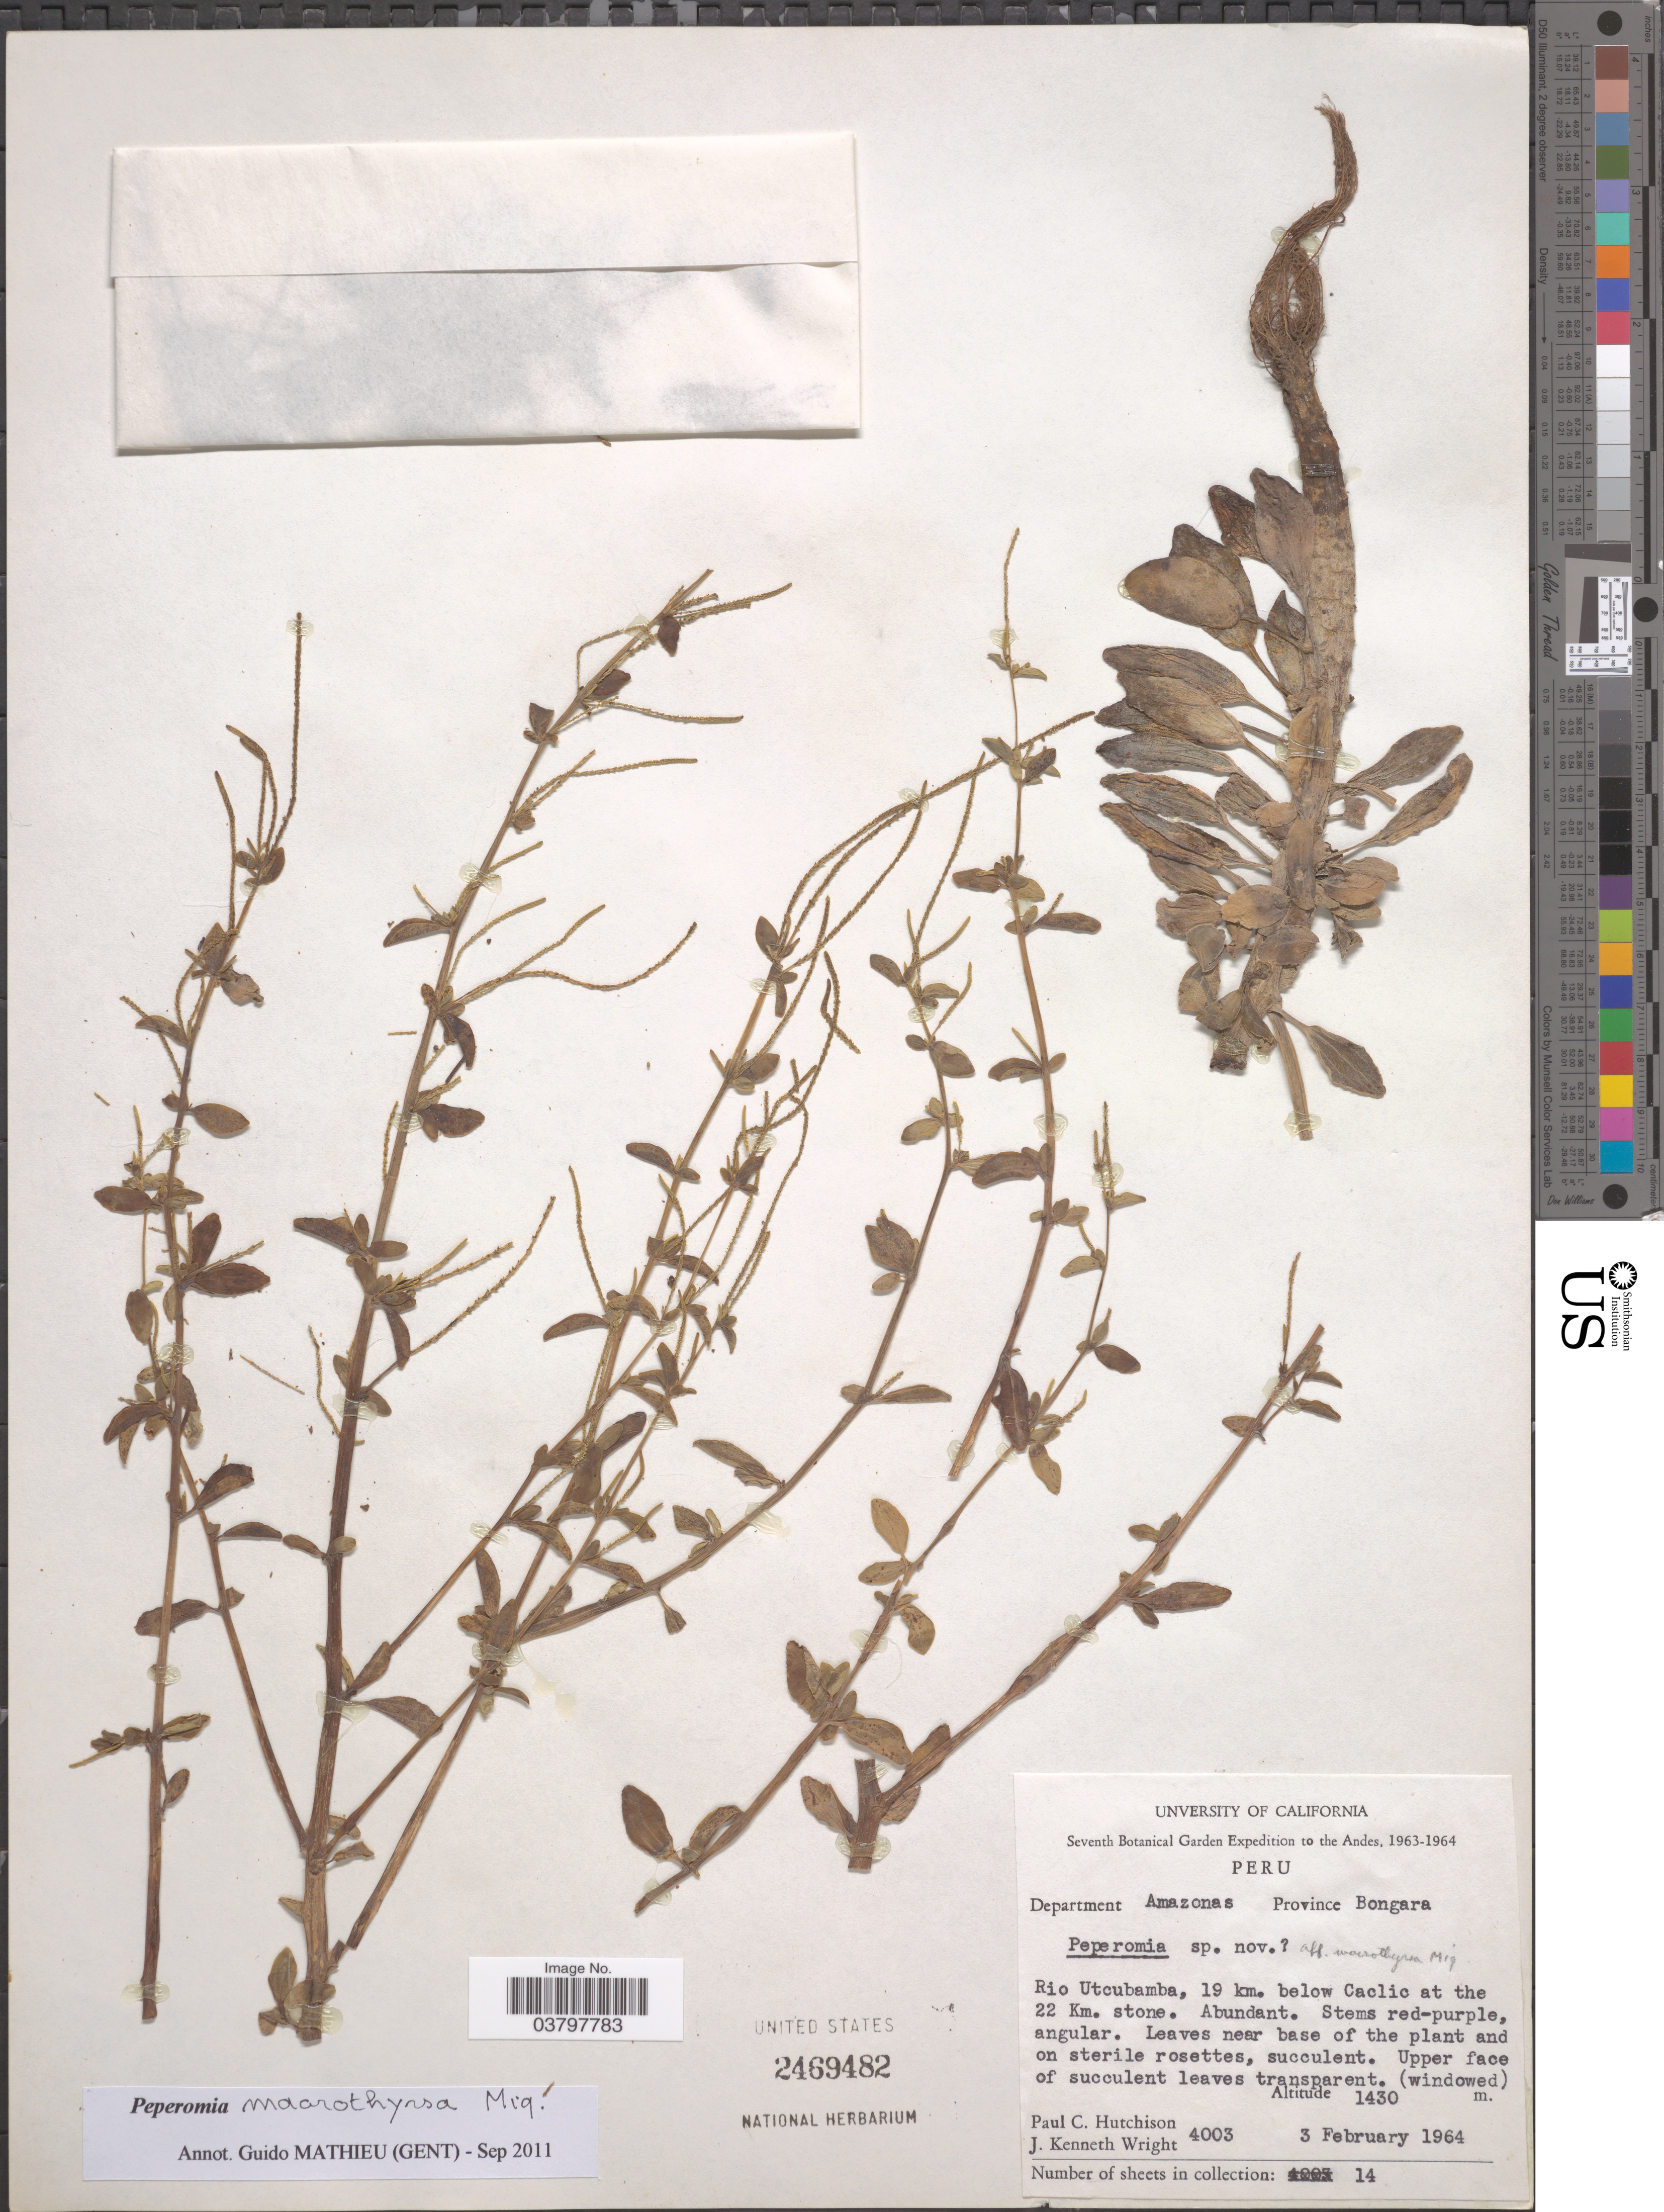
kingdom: Plantae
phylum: Tracheophyta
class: Magnoliopsida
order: Piperales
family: Piperaceae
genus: Peperomia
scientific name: Peperomia macrothyrsa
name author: Miq.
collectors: P. C. Hutchison & J. K. Wright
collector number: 4003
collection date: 1964-02-03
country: Peru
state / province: Amazonas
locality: The Andes. Department Amazonas Province Bongara. Rio Utcubamba, 19 km. below Caclic at the 22 Km. stone.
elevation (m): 1430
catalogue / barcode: US 2469482